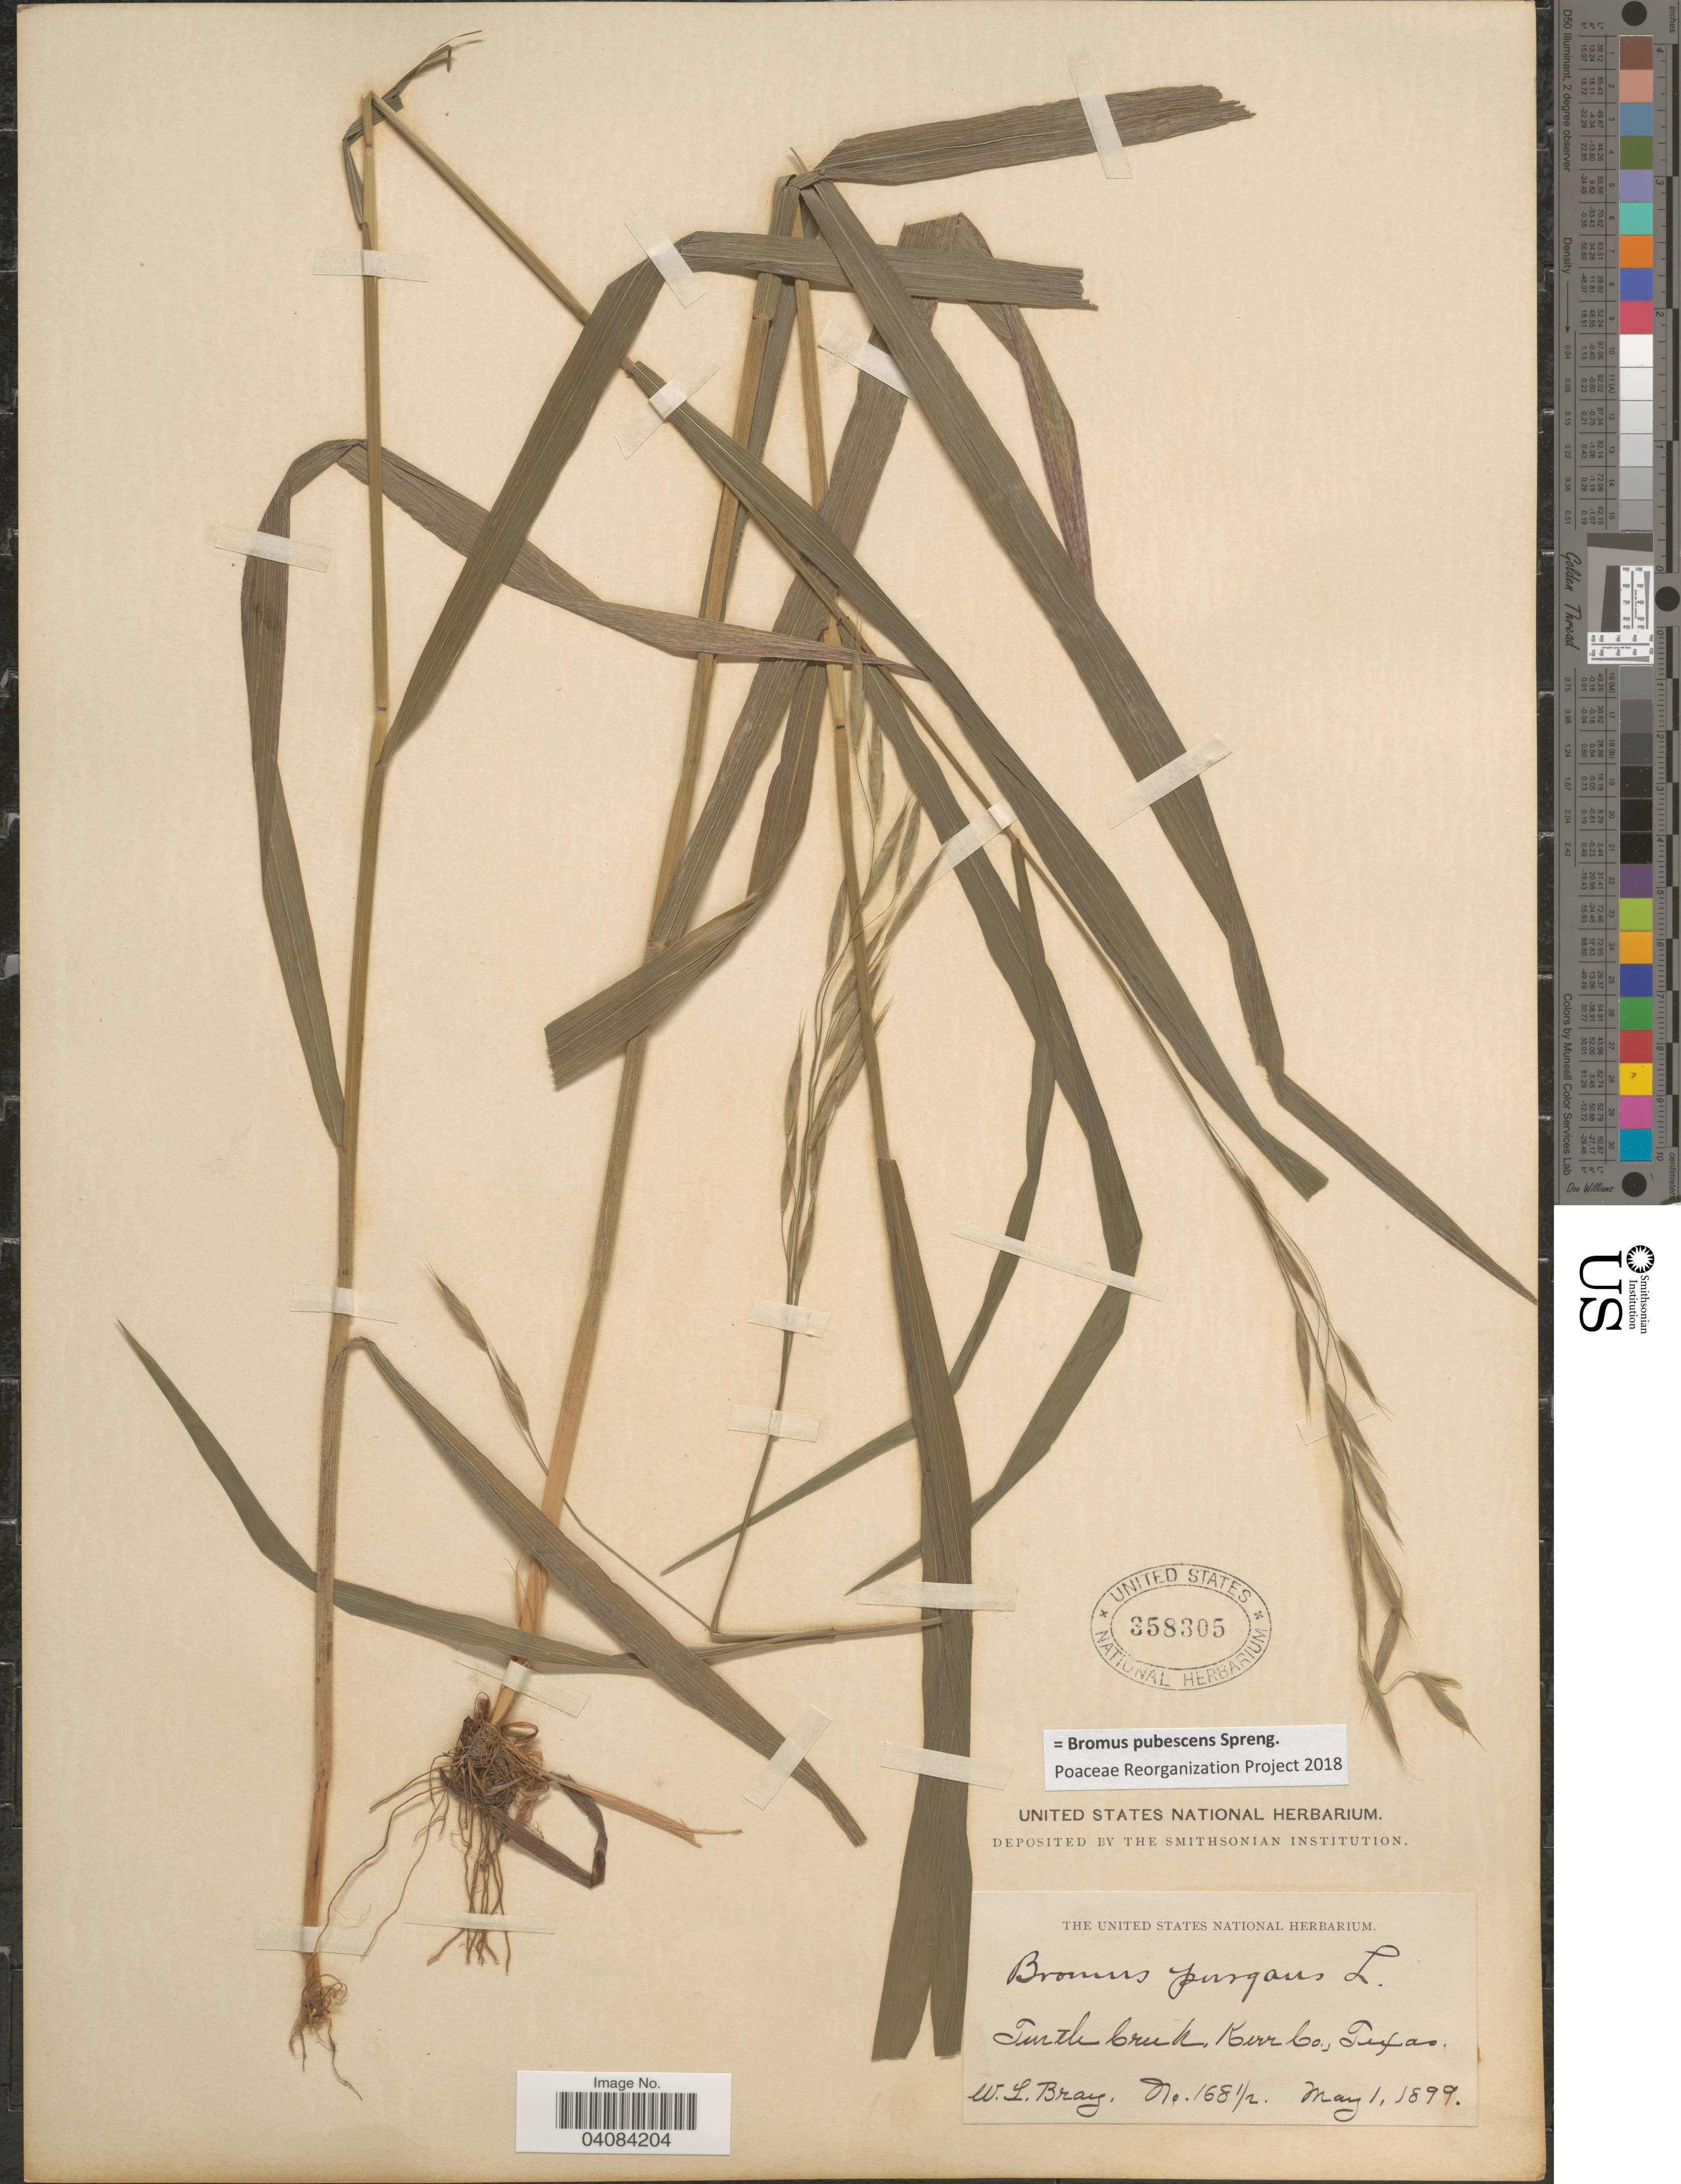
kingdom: Plantae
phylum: Tracheophyta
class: Liliopsida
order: Poales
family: Poaceae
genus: Bromus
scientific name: Bromus pubescens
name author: Muhl. ex Willd.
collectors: W. L. Bray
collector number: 168½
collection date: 1899-05-01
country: United States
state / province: Texas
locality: Turtle Creek, Kerr Co.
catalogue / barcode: US 358305